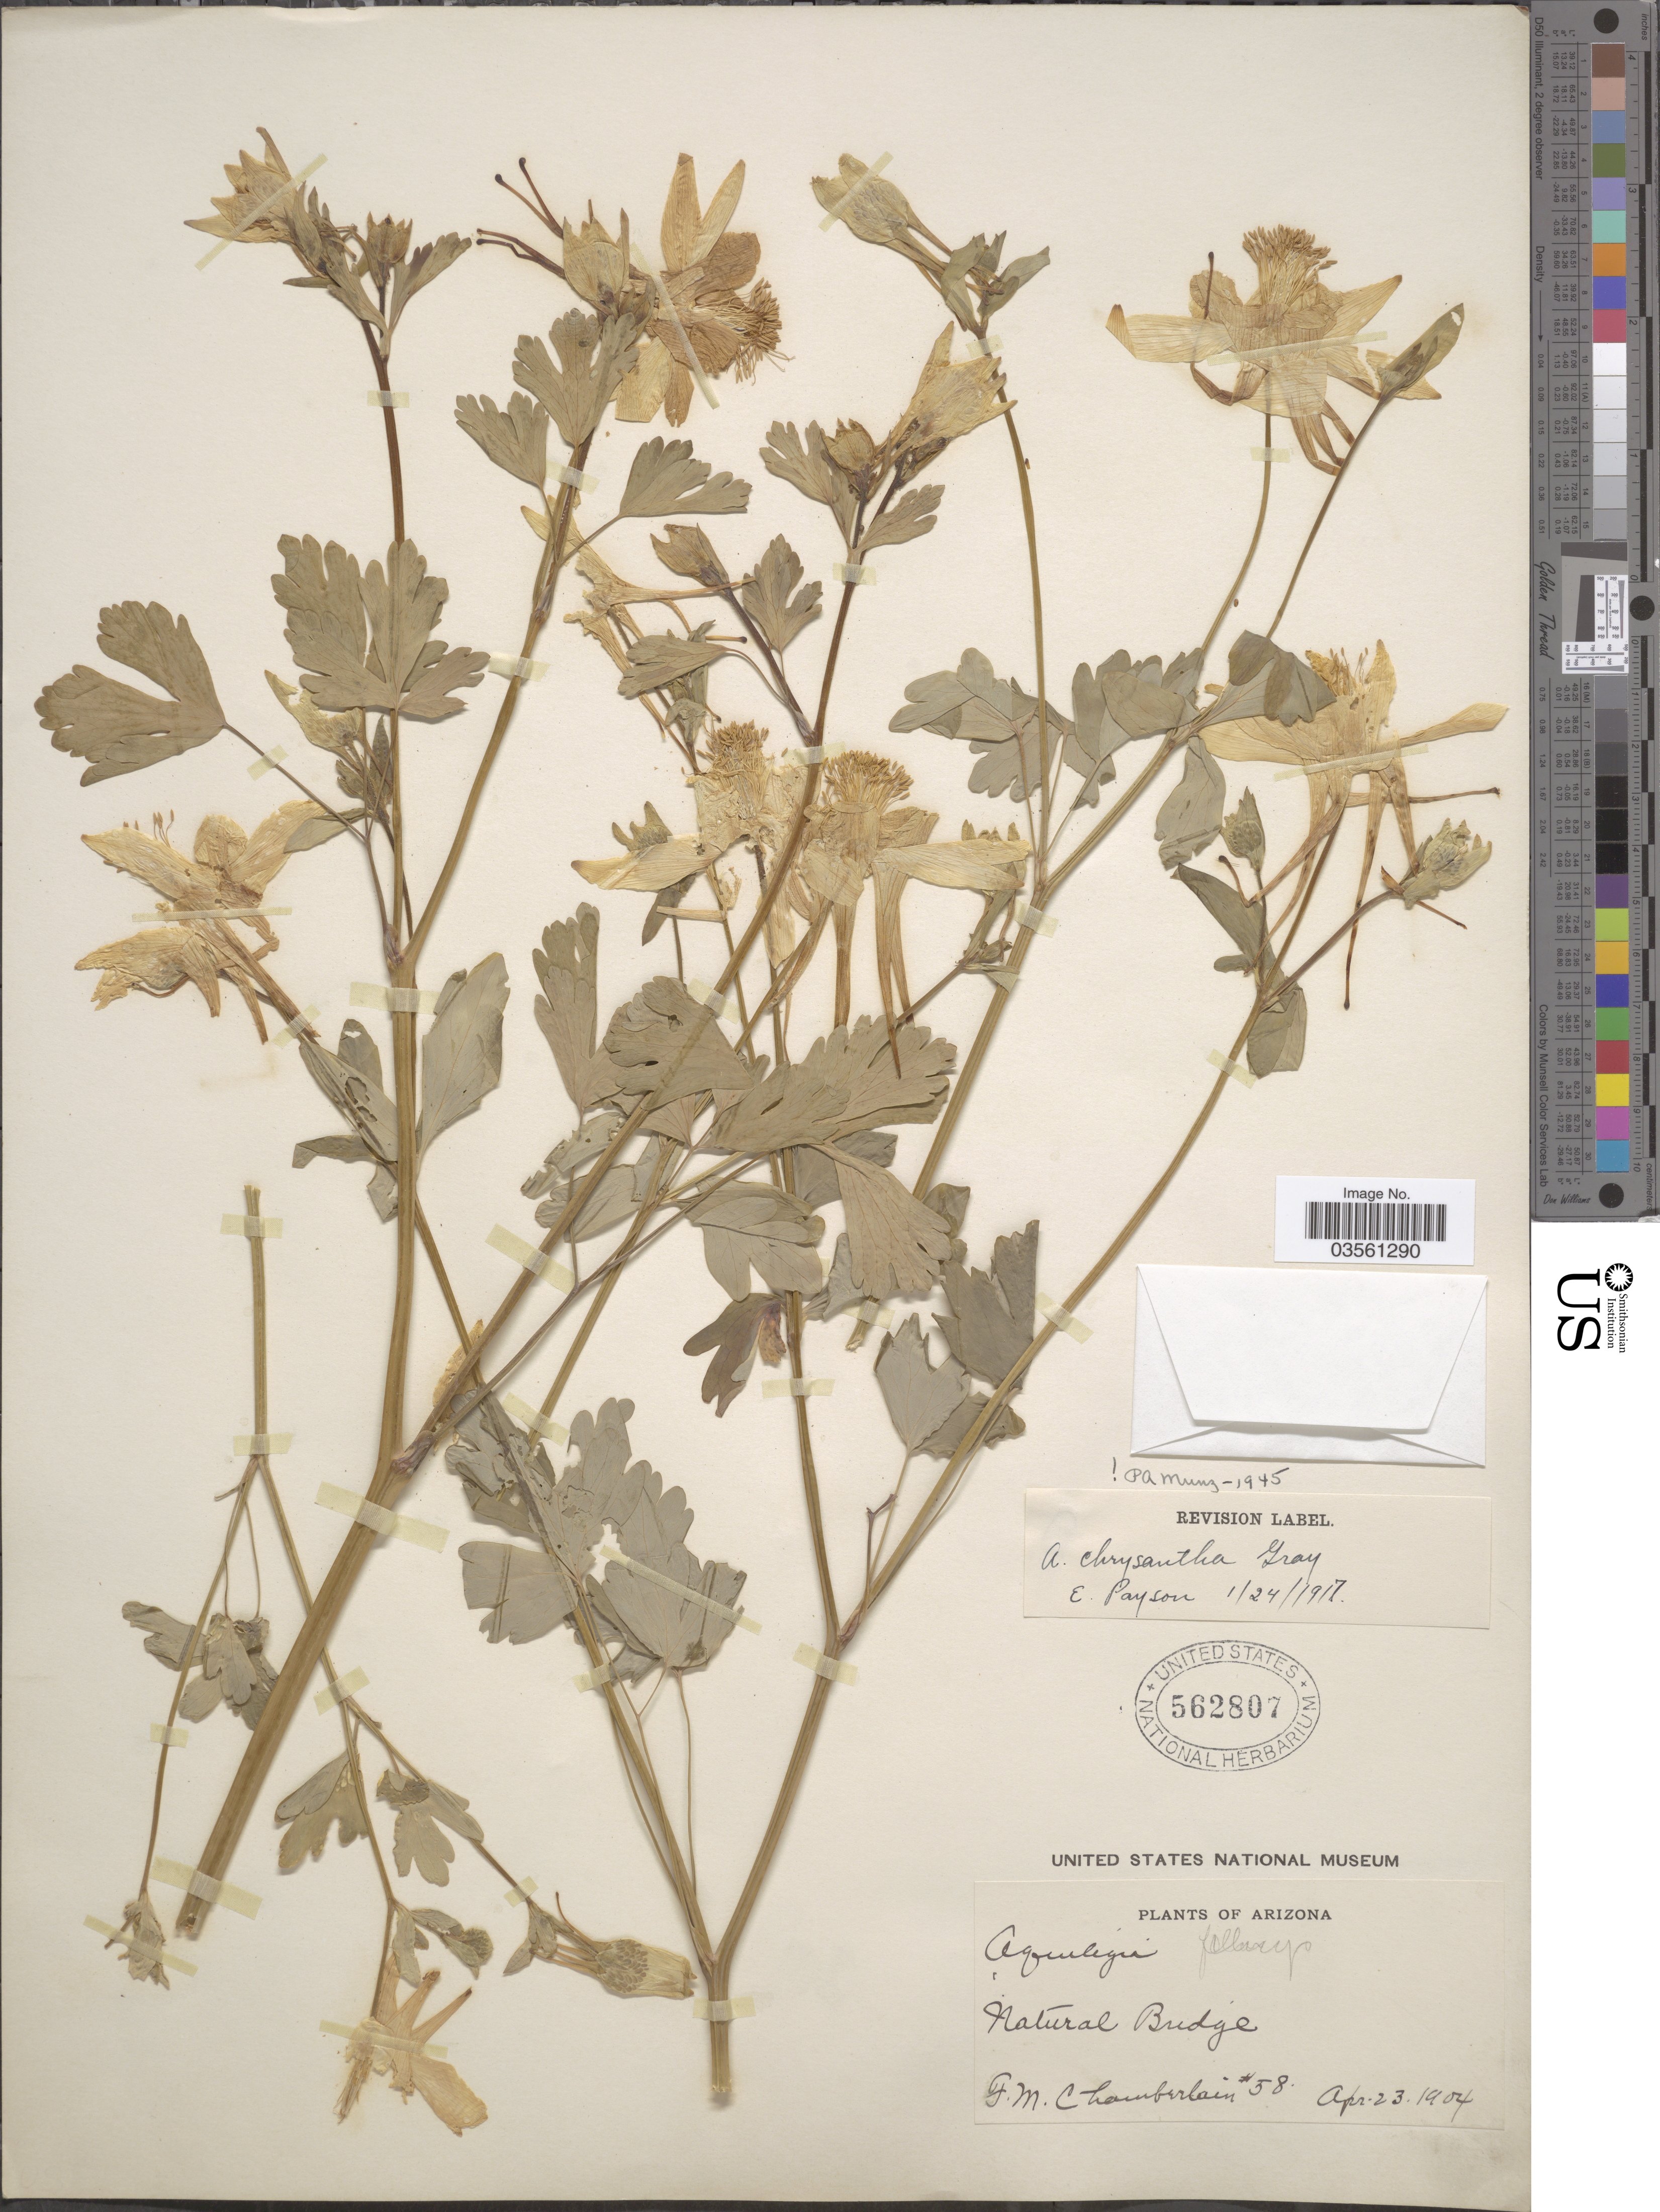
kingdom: Plantae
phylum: Tracheophyta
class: Magnoliopsida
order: Ranunculales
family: Ranunculaceae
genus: Aquilegia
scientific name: Aquilegia chrysantha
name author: A. Gray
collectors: F. Chamberlain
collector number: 58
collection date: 1904-04-23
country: United States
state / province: Arizona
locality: Natural Bridge.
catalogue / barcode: US 562807